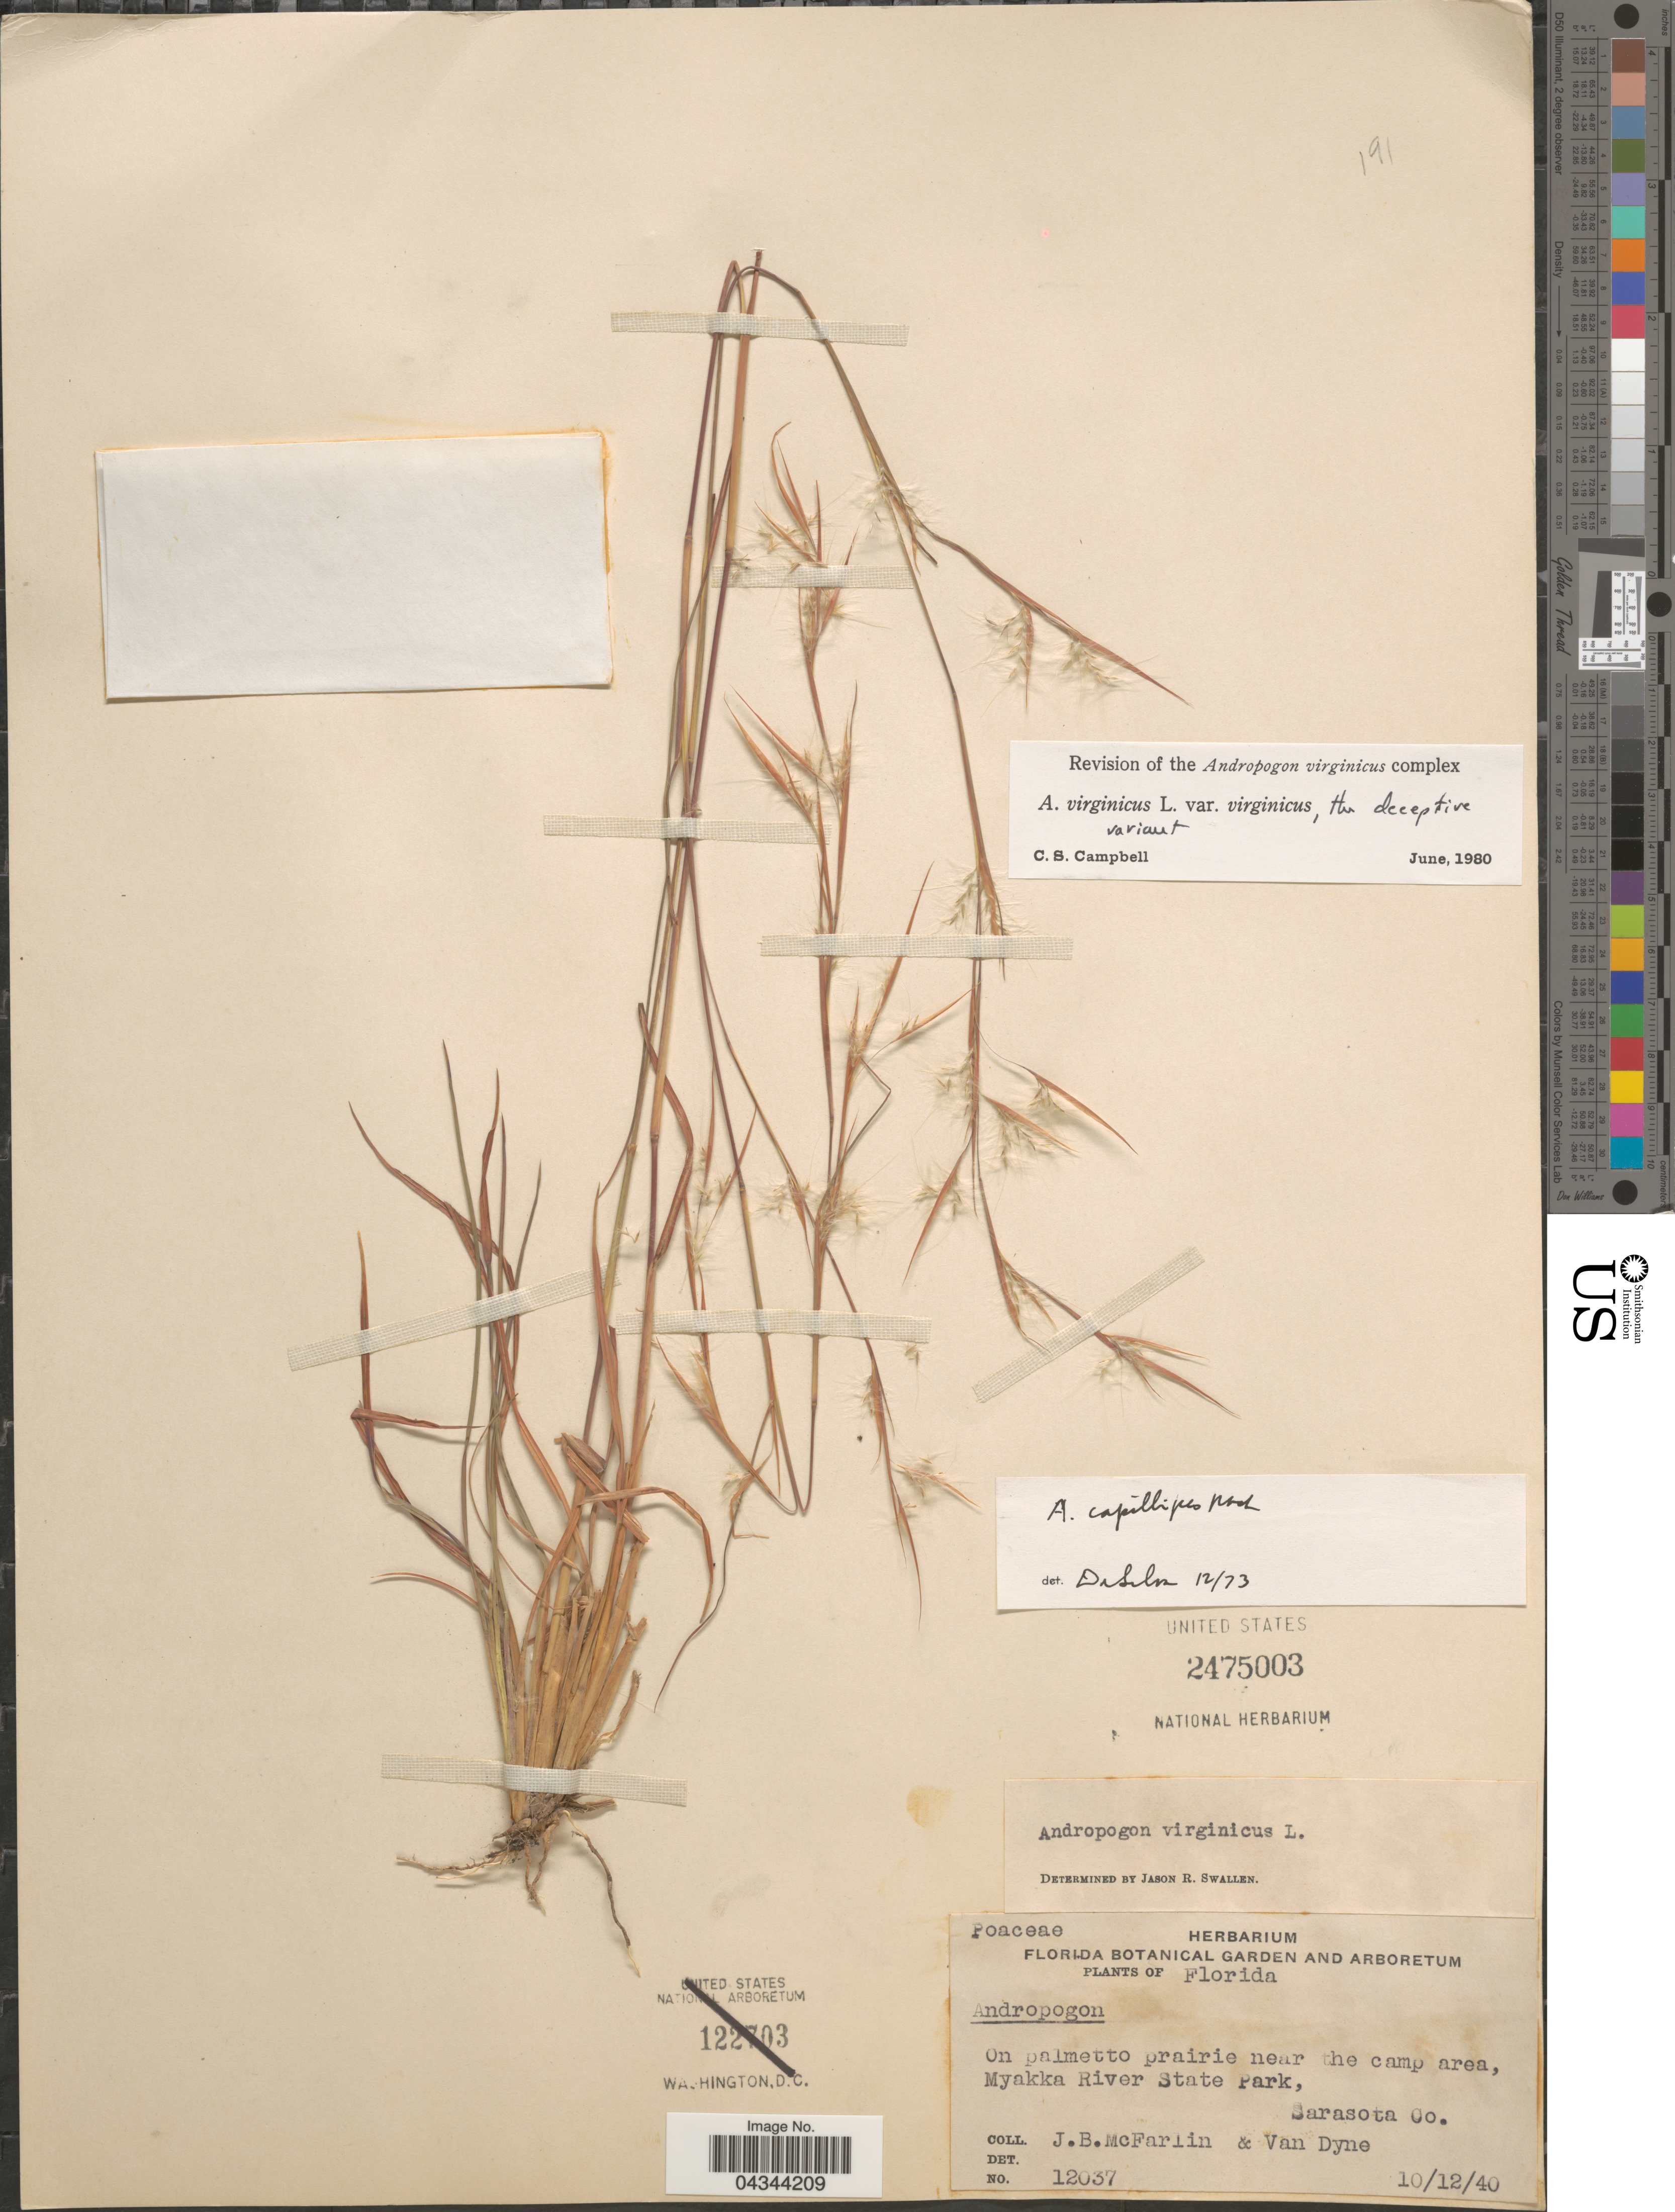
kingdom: Plantae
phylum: Tracheophyta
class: Liliopsida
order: Poales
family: Poaceae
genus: Andropogon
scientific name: Andropogon virginicus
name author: L.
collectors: J. McFarlin & Van Dyne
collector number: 12037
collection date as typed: Transcribed d/m/y: 12/10/40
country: United States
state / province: Florida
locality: On palmetto prairie near the camp area, Myakka River State Park, Sarasota Co.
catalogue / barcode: US 2475003